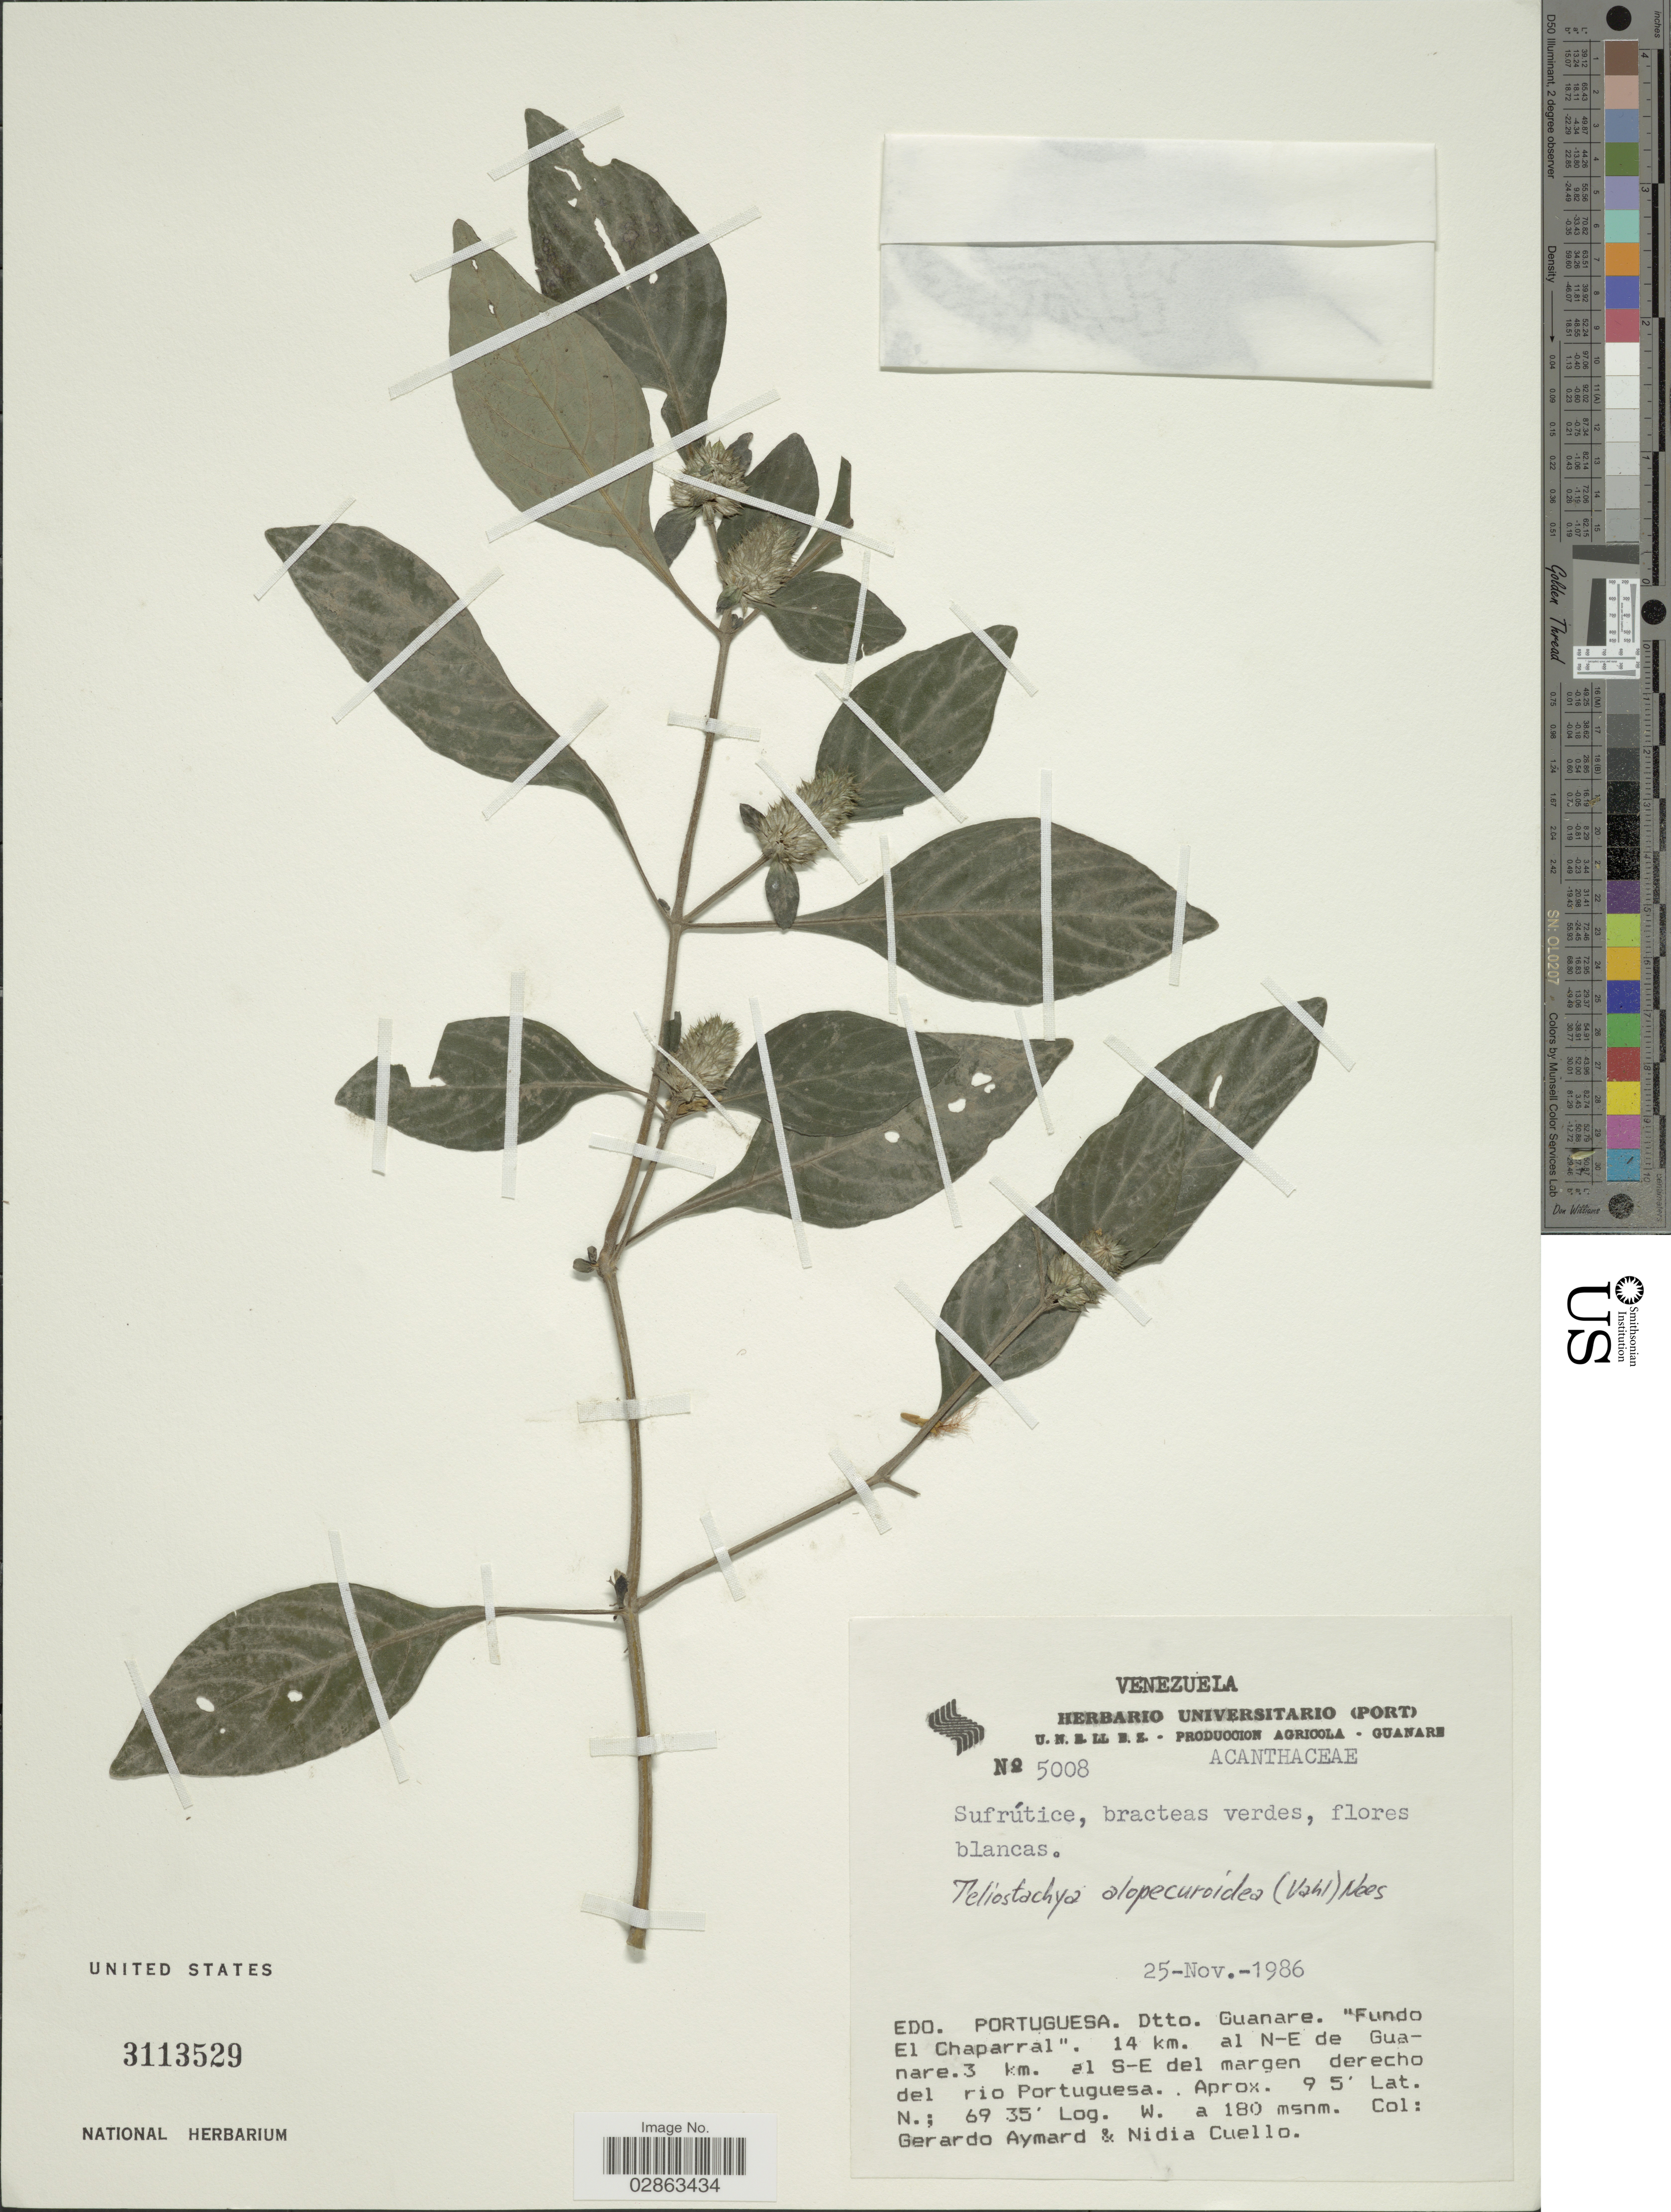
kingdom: Plantae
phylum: Tracheophyta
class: Magnoliopsida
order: Lamiales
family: Acanthaceae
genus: Teliostachya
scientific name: Teliostachya alopecuroidea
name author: (Vahl) Nees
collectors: G. A. Aymard & N. L. Cuello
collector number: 5008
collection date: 1986-11-25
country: Venezuela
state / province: Portuguesa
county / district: Guanare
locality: "Fundo El Chaparral", 14 km NE Guanare, 3 km SE margen derecho del rio Portuguesa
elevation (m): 180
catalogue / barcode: US 3113529